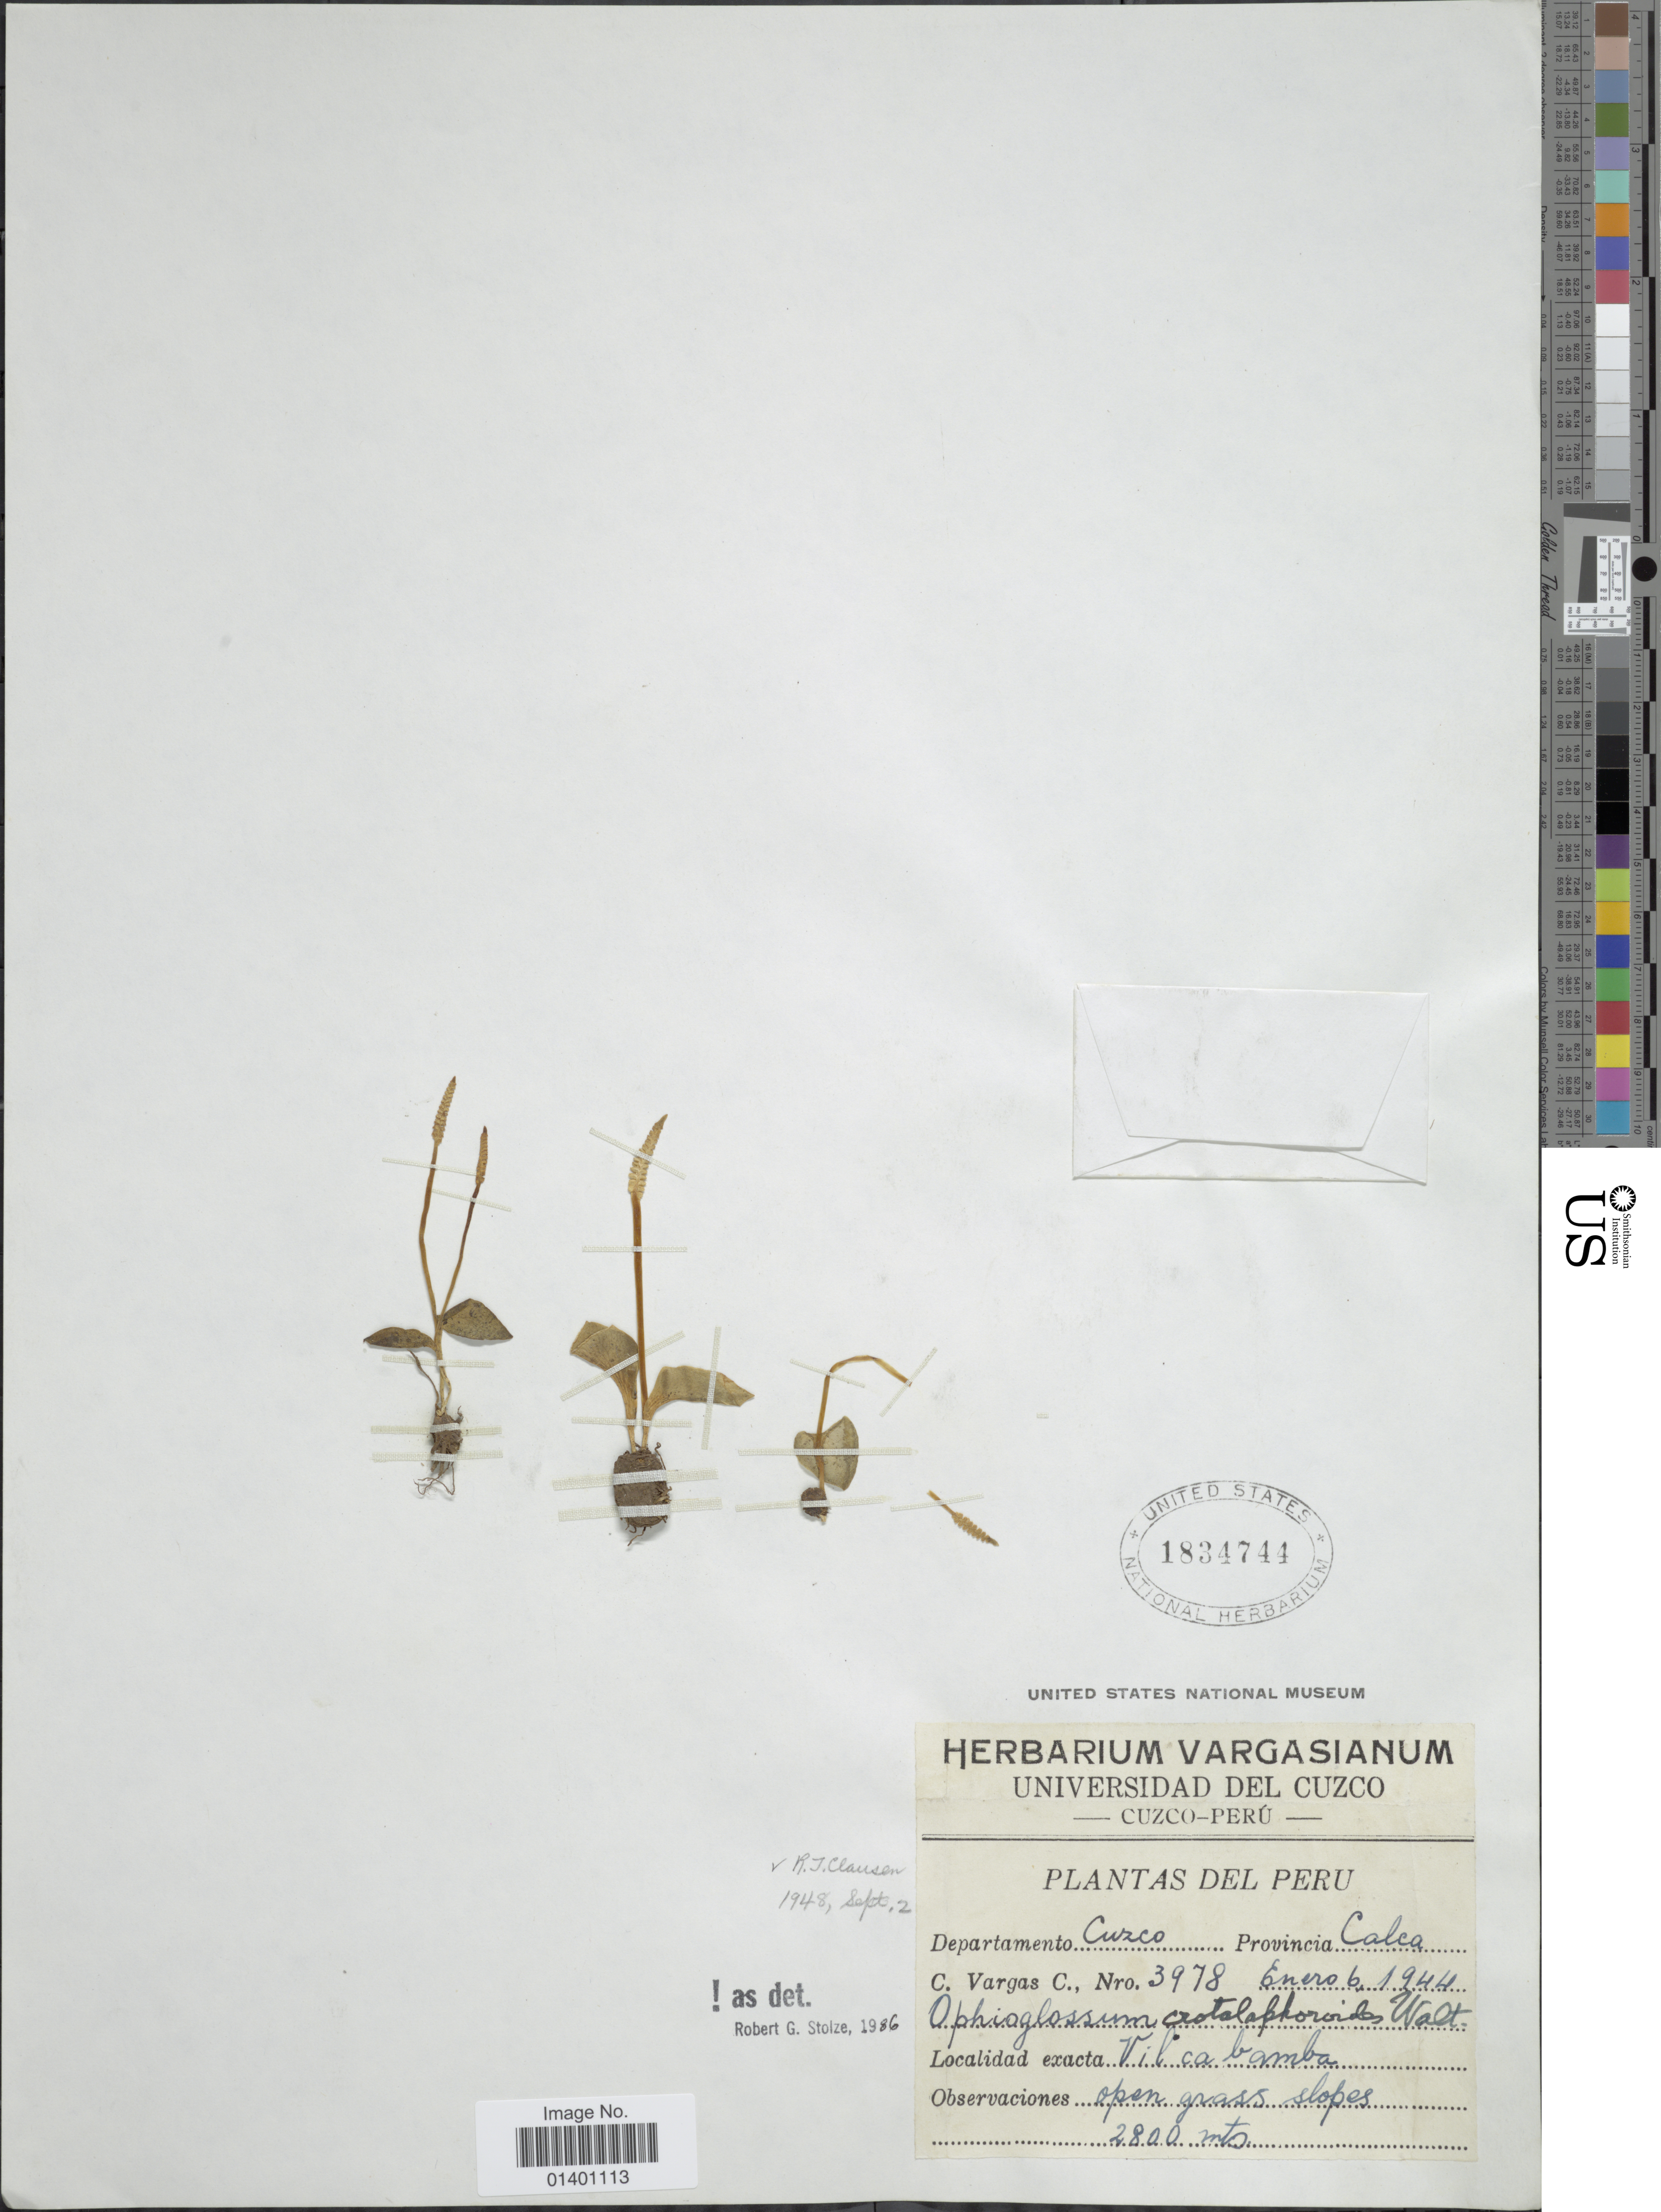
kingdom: Plantae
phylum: Tracheophyta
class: Polypodiopsida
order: Ophioglossales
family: Ophioglossaceae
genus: Ophioglossum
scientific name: Ophioglossum crotalophoroides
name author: Walter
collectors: C. Vargas Calderón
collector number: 3978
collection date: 1944-01-06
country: Peru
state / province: Cusco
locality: Provincia Calca, Vil ca bamba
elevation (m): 2800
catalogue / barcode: US 1834744